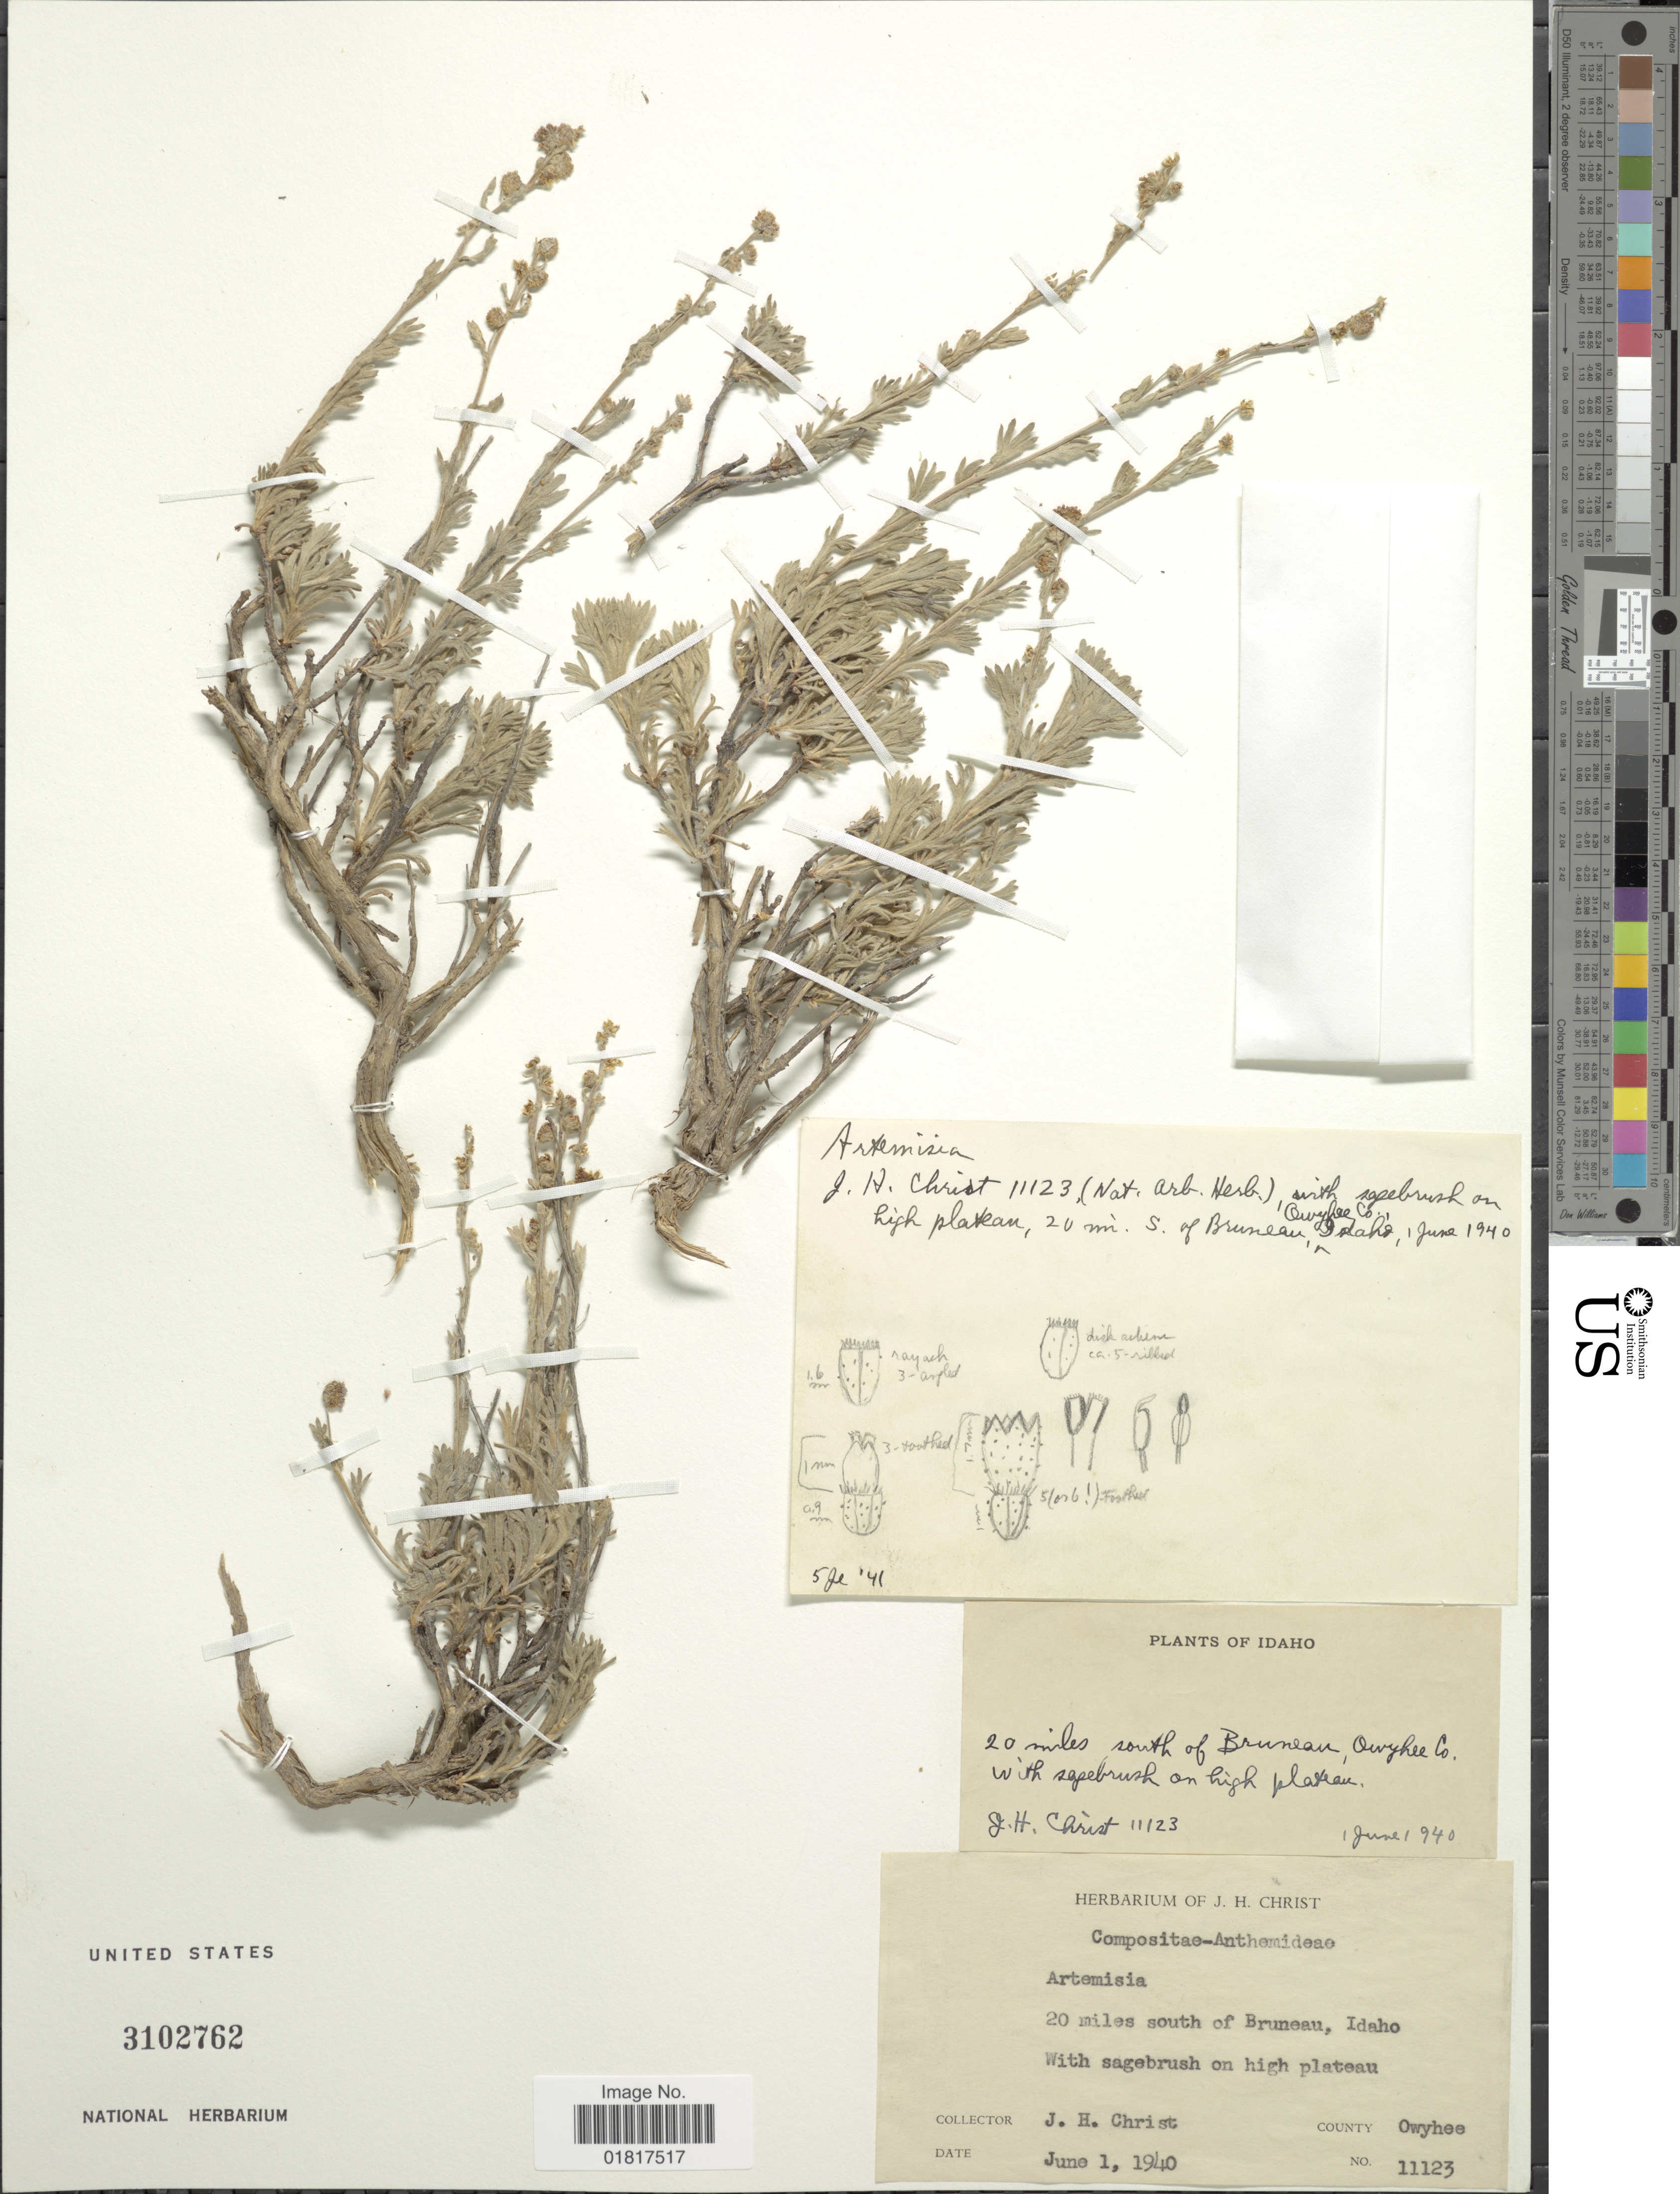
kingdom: Plantae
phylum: Tracheophyta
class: Magnoliopsida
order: Asterales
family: Asteraceae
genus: Artemisia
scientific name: Artemisia sp.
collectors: J. H. Christ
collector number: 11123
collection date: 1940-06-01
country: United States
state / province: Idaho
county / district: Owyhee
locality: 20 miles S of Bruneau, With sagebrush on high plateau,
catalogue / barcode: US 3102762